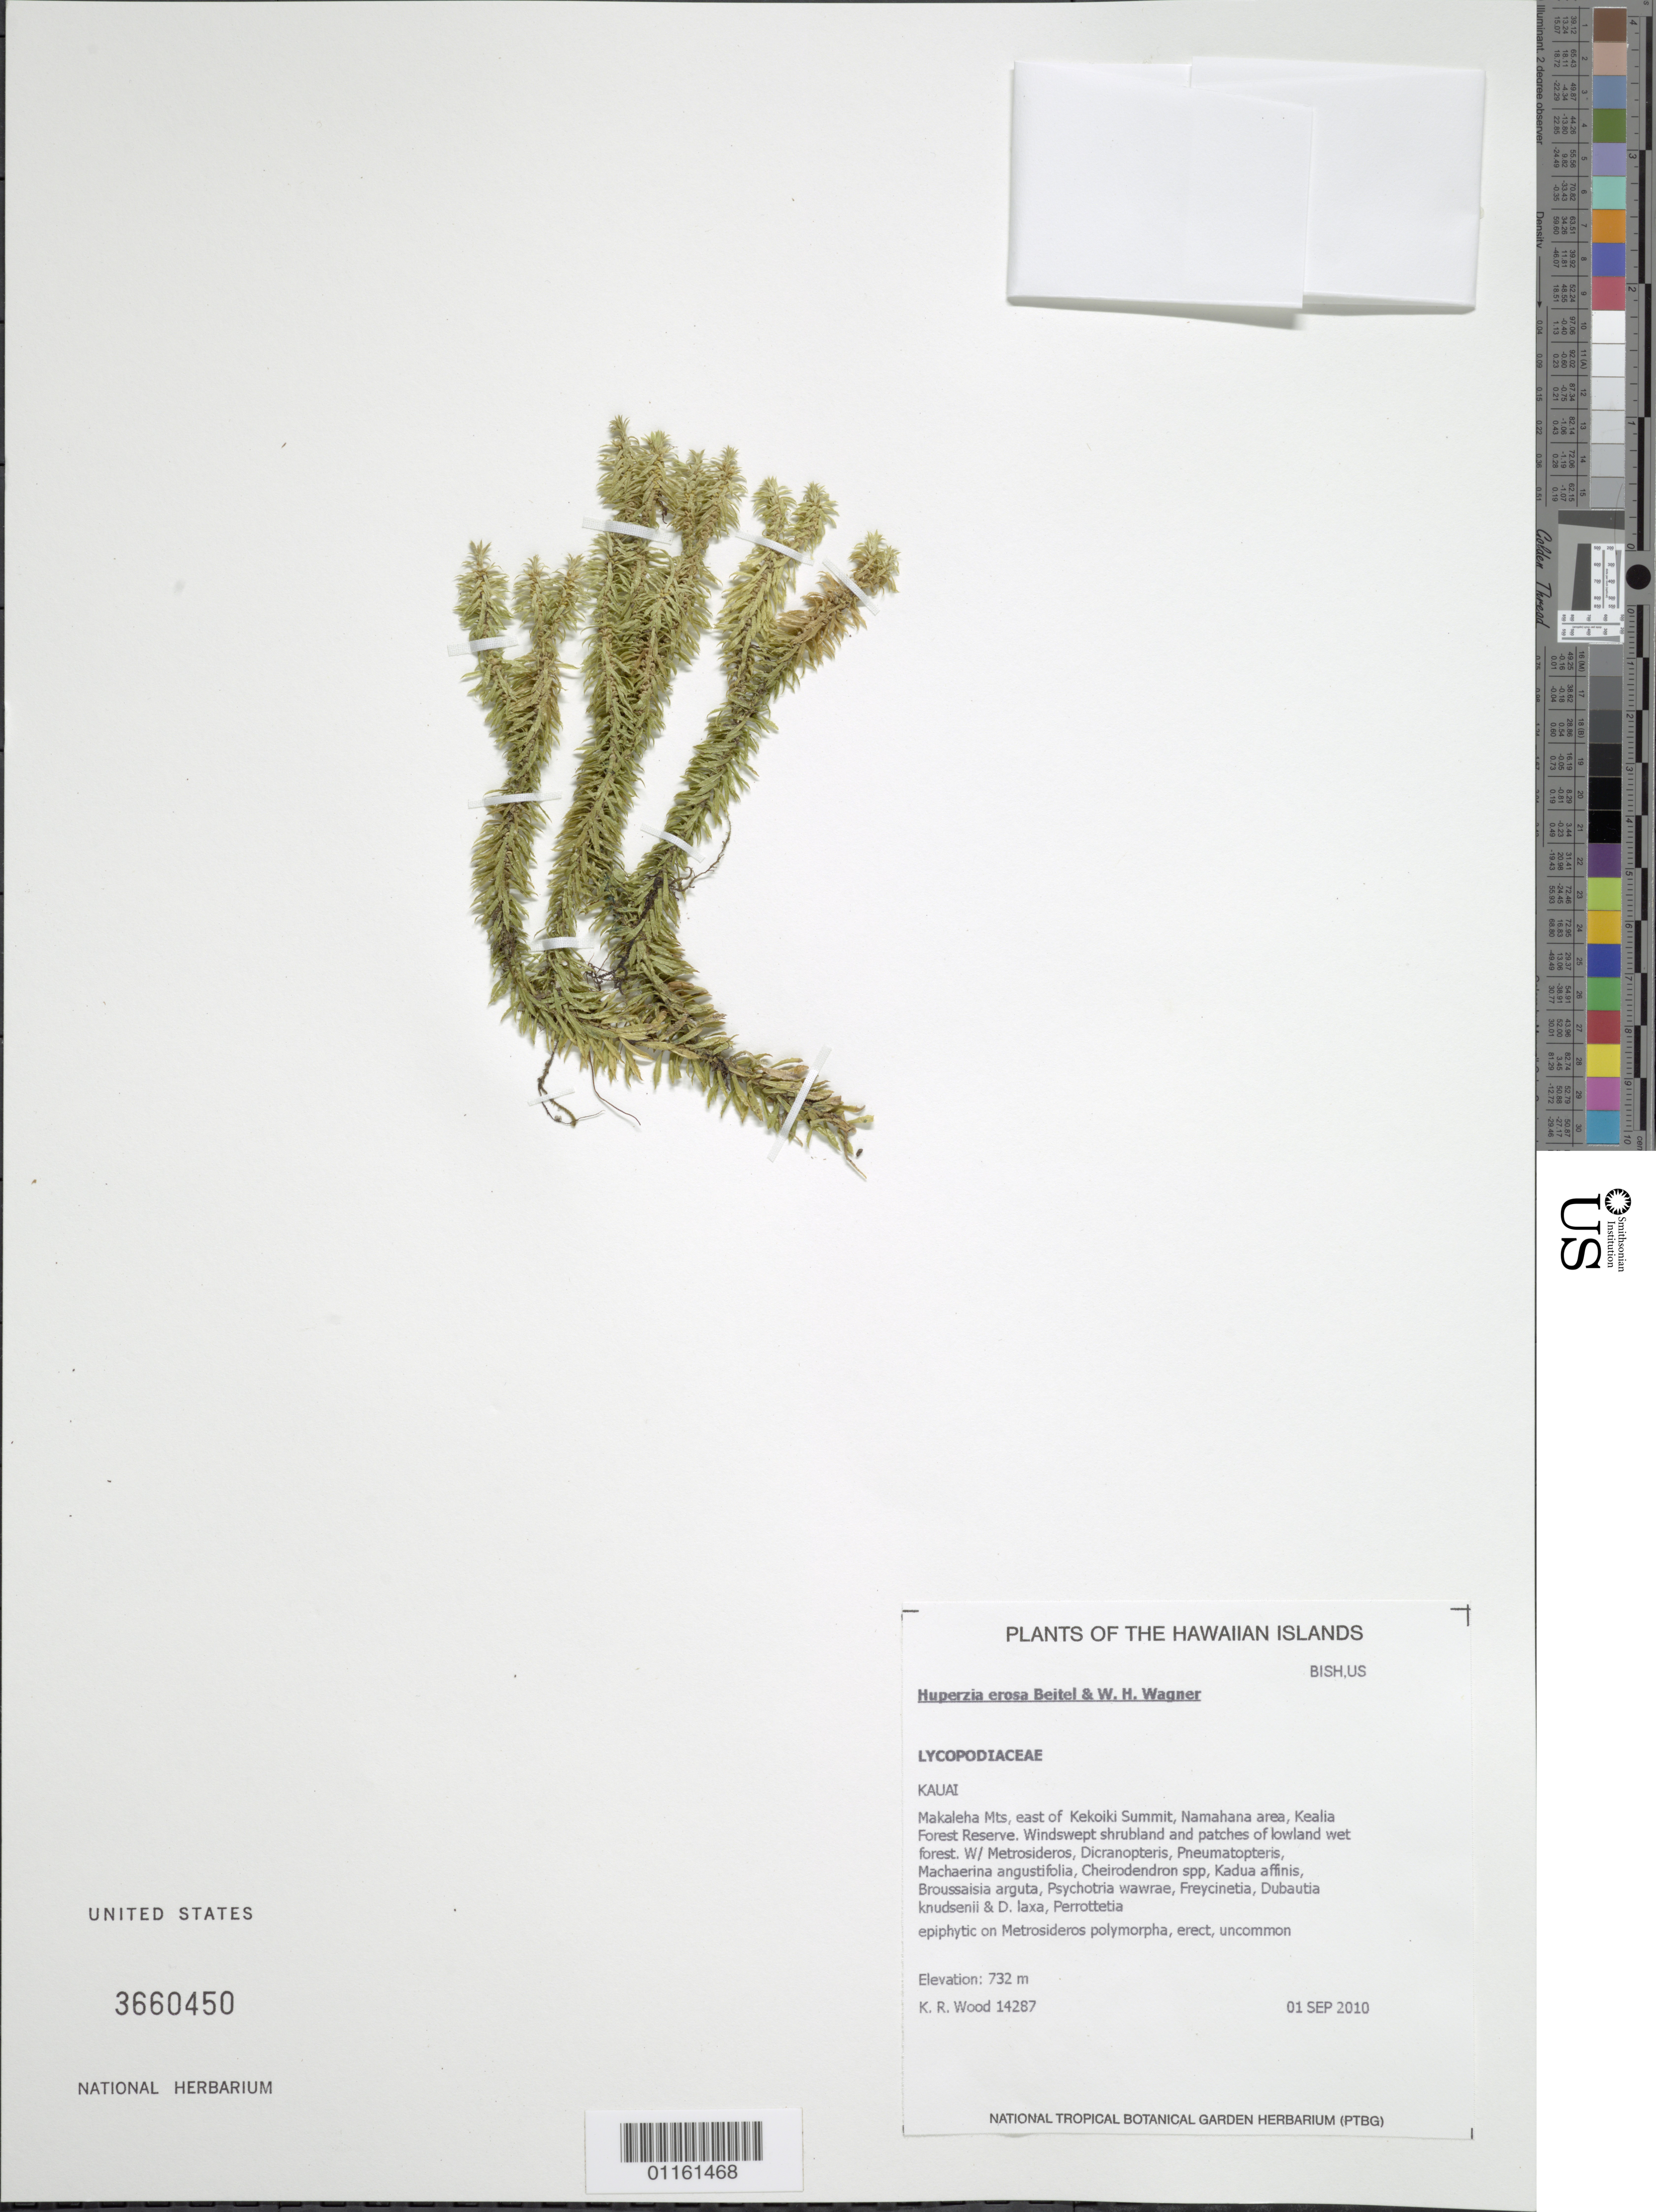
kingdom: Plantae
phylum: Tracheophyta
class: Lycopodiopsida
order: Lycopodiales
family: Lycopodiaceae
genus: Huperzia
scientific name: Huperzia erosa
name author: Beitel & W.H. Wagner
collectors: K. R. Wood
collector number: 14287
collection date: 2010-09-01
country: United States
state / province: Hawaii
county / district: Kauai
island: Kaua'i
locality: Makaleha Mts, east of Kekoiki Summit, Namahana area, Kealia Forest Reserve.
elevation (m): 732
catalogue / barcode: US 3660450